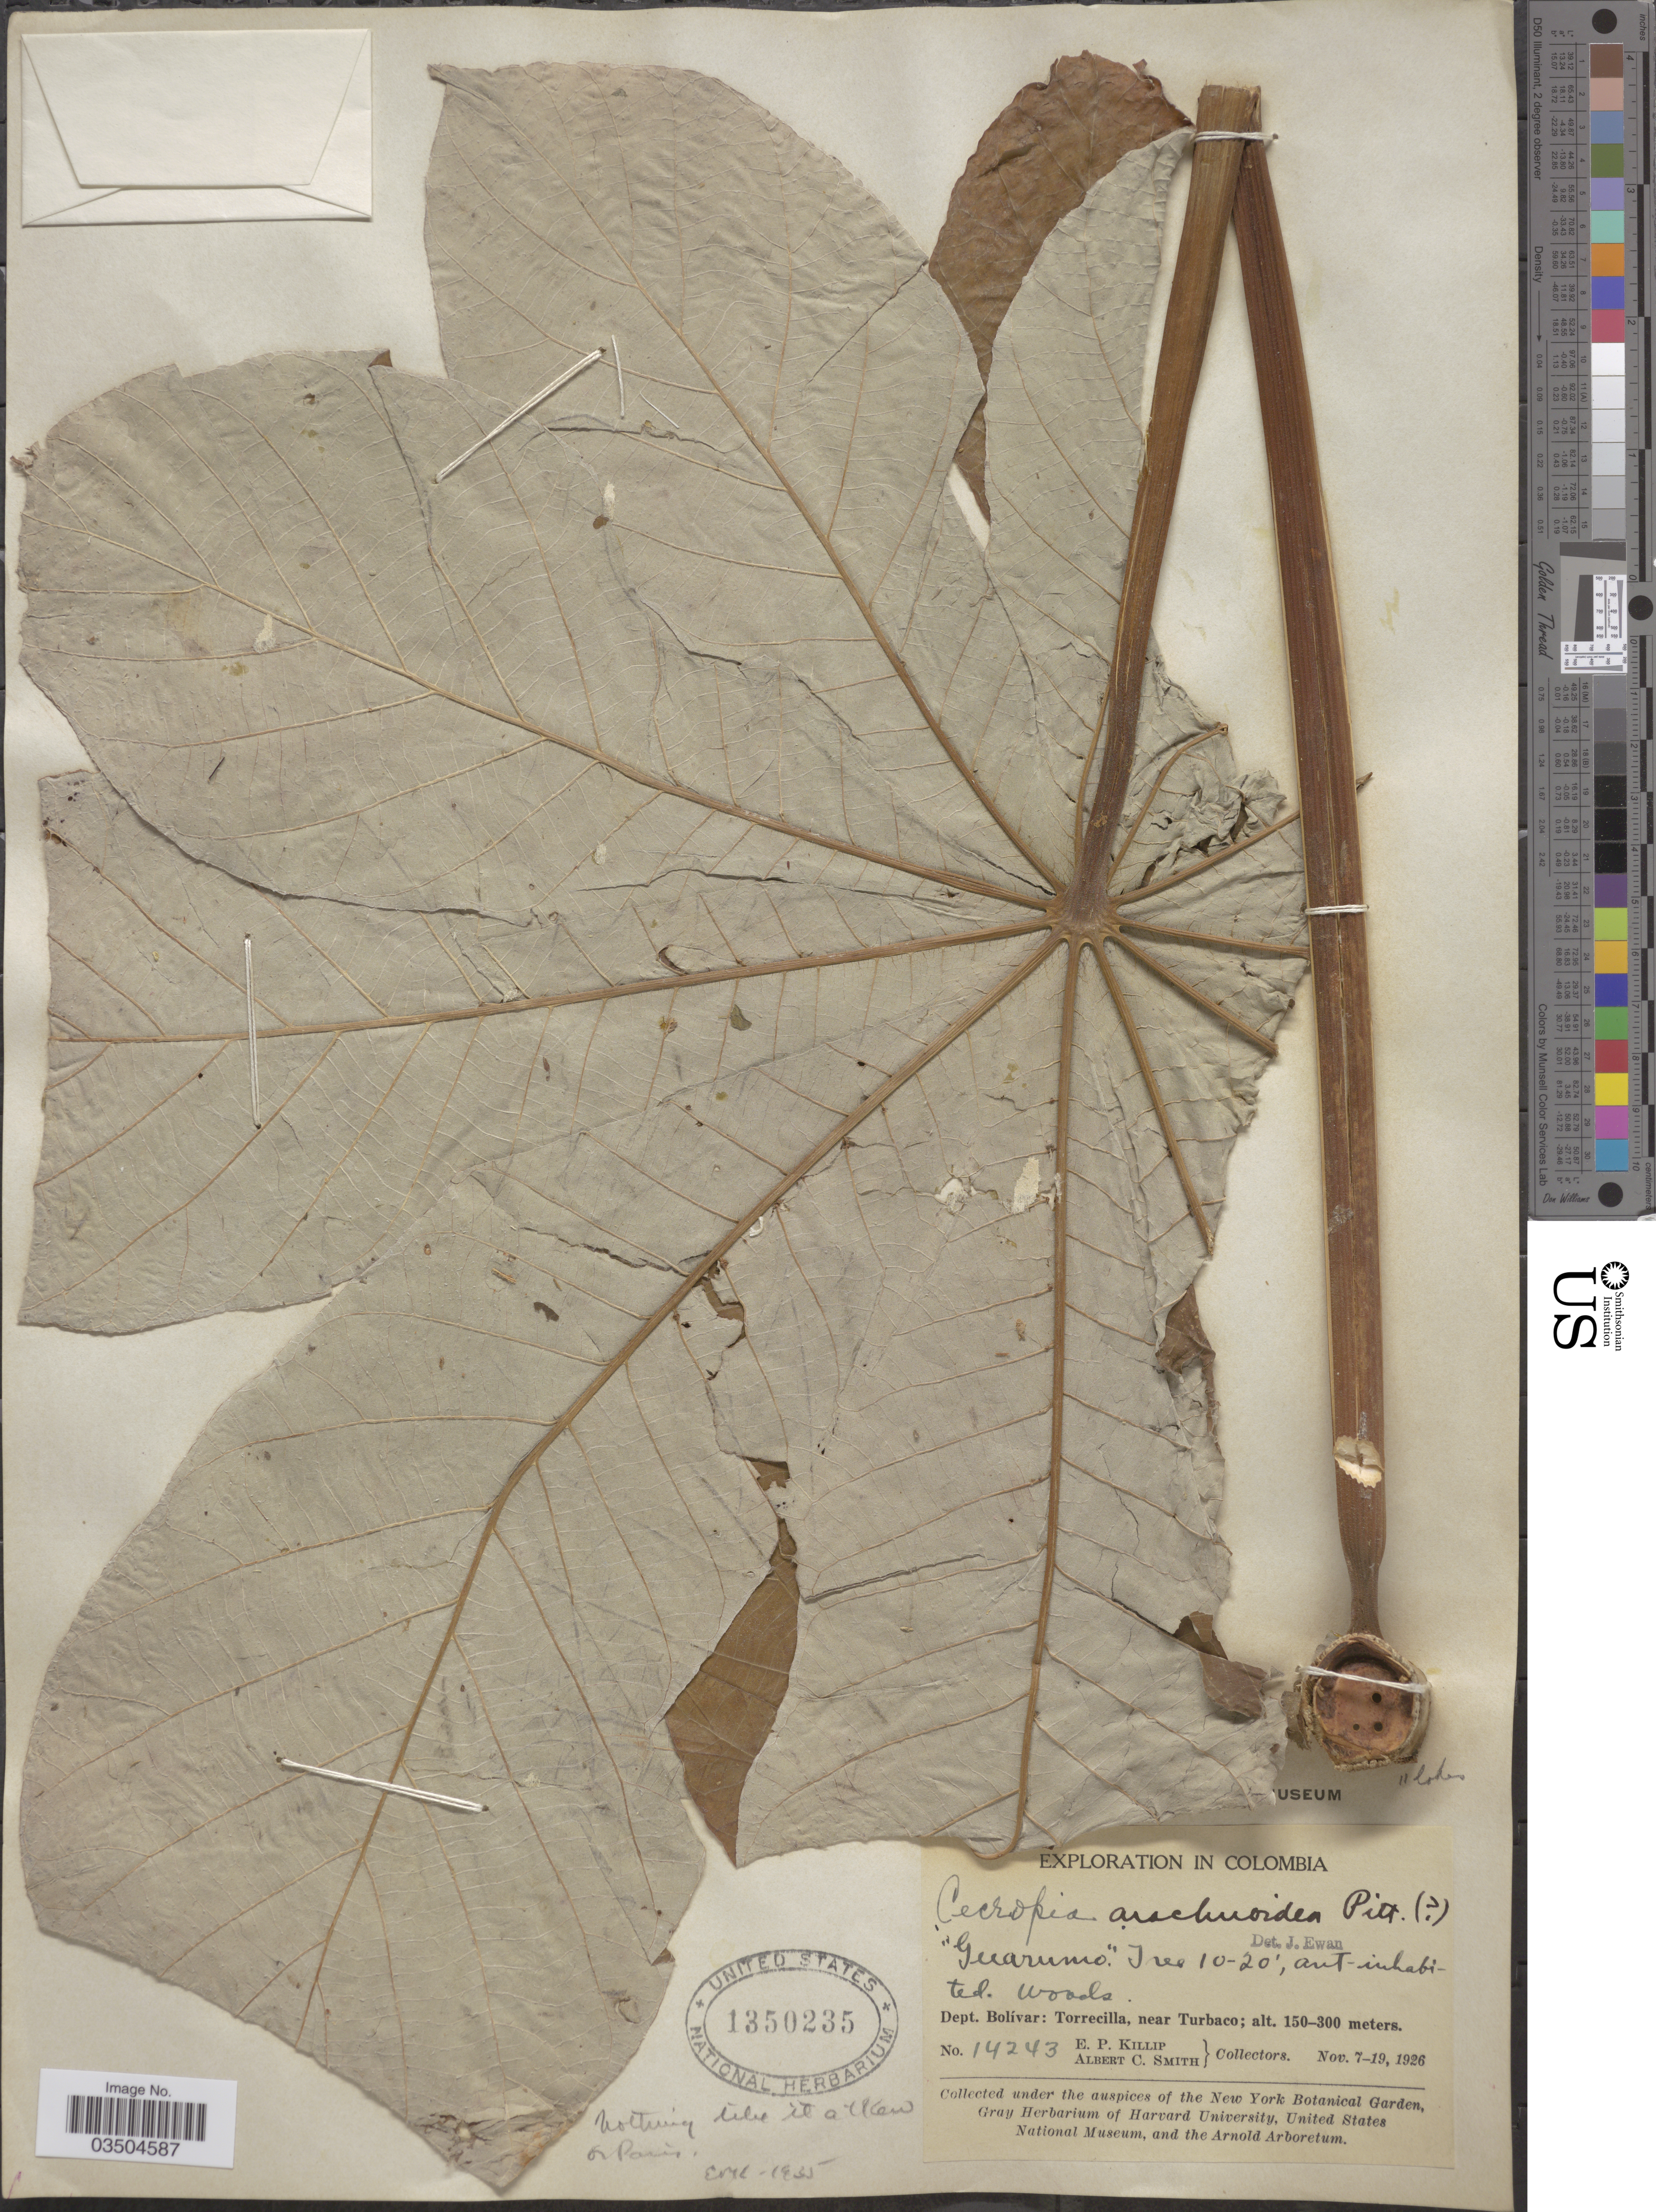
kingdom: Plantae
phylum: Tracheophyta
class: Magnoliopsida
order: Rosales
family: Urticaceae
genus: Cecropia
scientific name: Cecropia peltata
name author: L.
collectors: E. P. Killip & A. C. Smith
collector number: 14243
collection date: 1926-11-07/1926-11-19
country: Colombia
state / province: Bolívar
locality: Guarumo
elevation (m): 150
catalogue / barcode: US 1350235